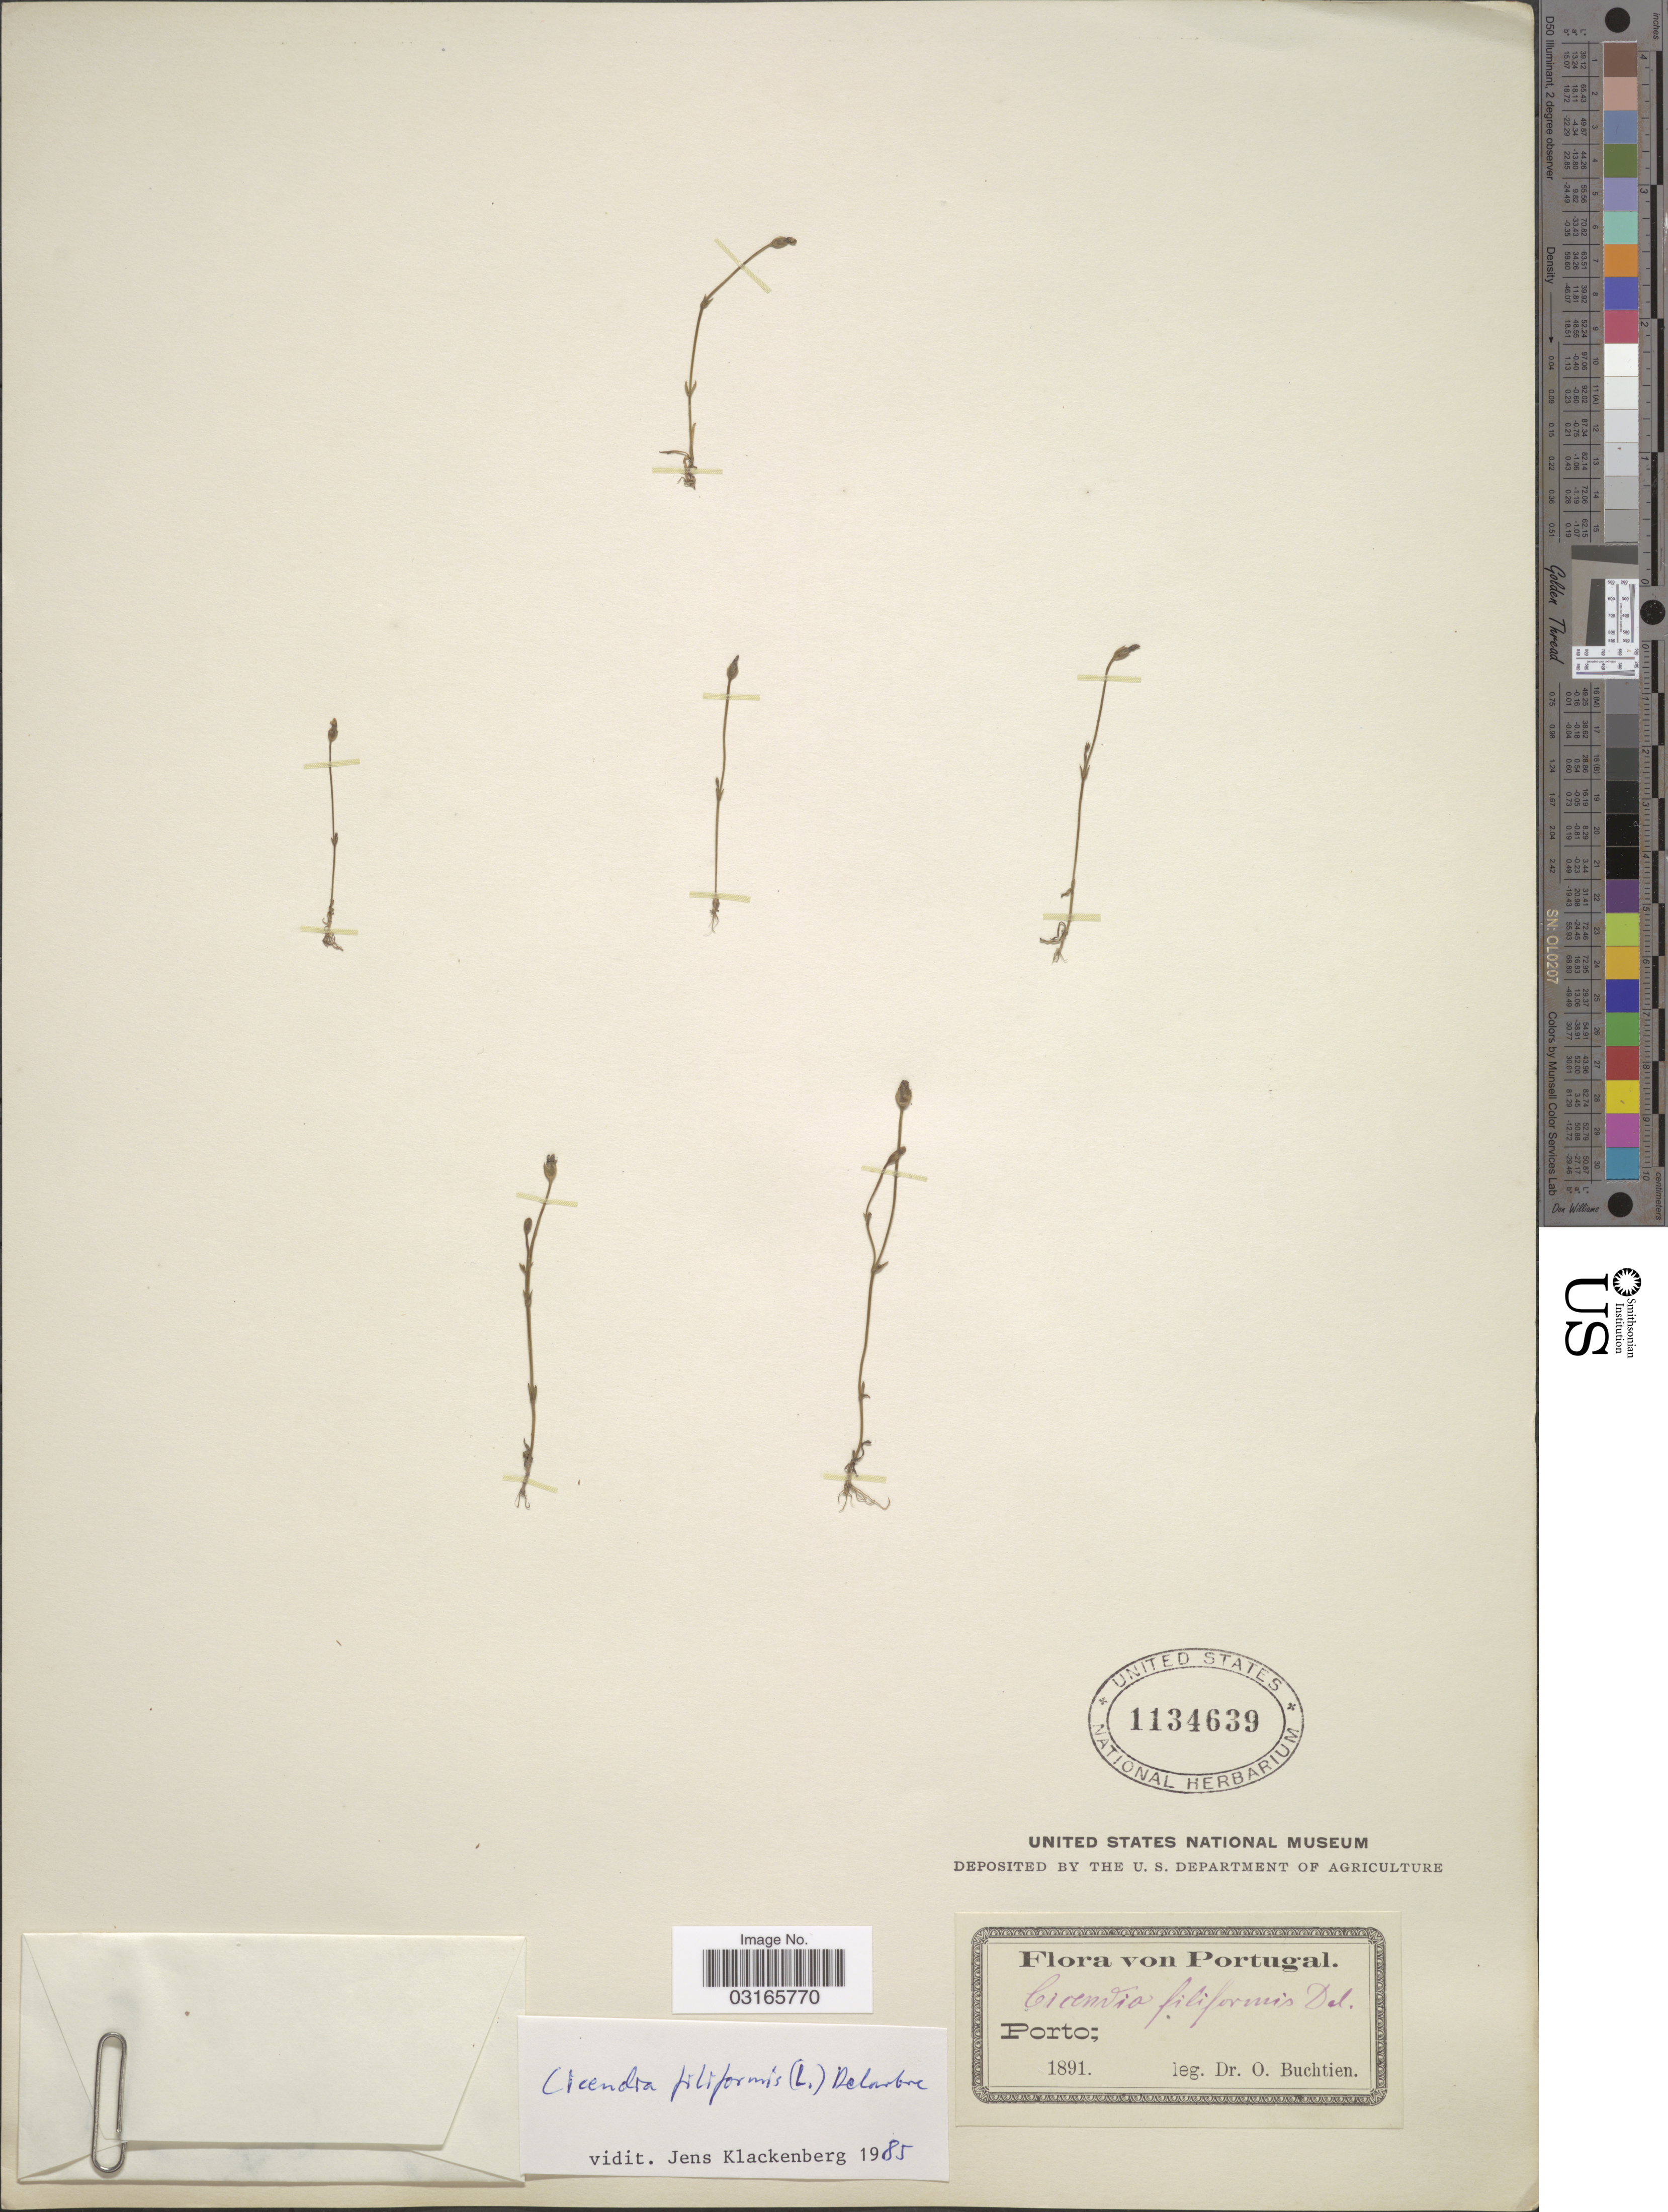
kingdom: Plantae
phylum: Tracheophyta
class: Magnoliopsida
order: Gentianales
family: Gentianaceae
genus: Cicendia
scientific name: Cicendia filiformis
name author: (L.) Delarbre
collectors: O. Buchtien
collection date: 1891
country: Portugal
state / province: Porto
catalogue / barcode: US 1134639